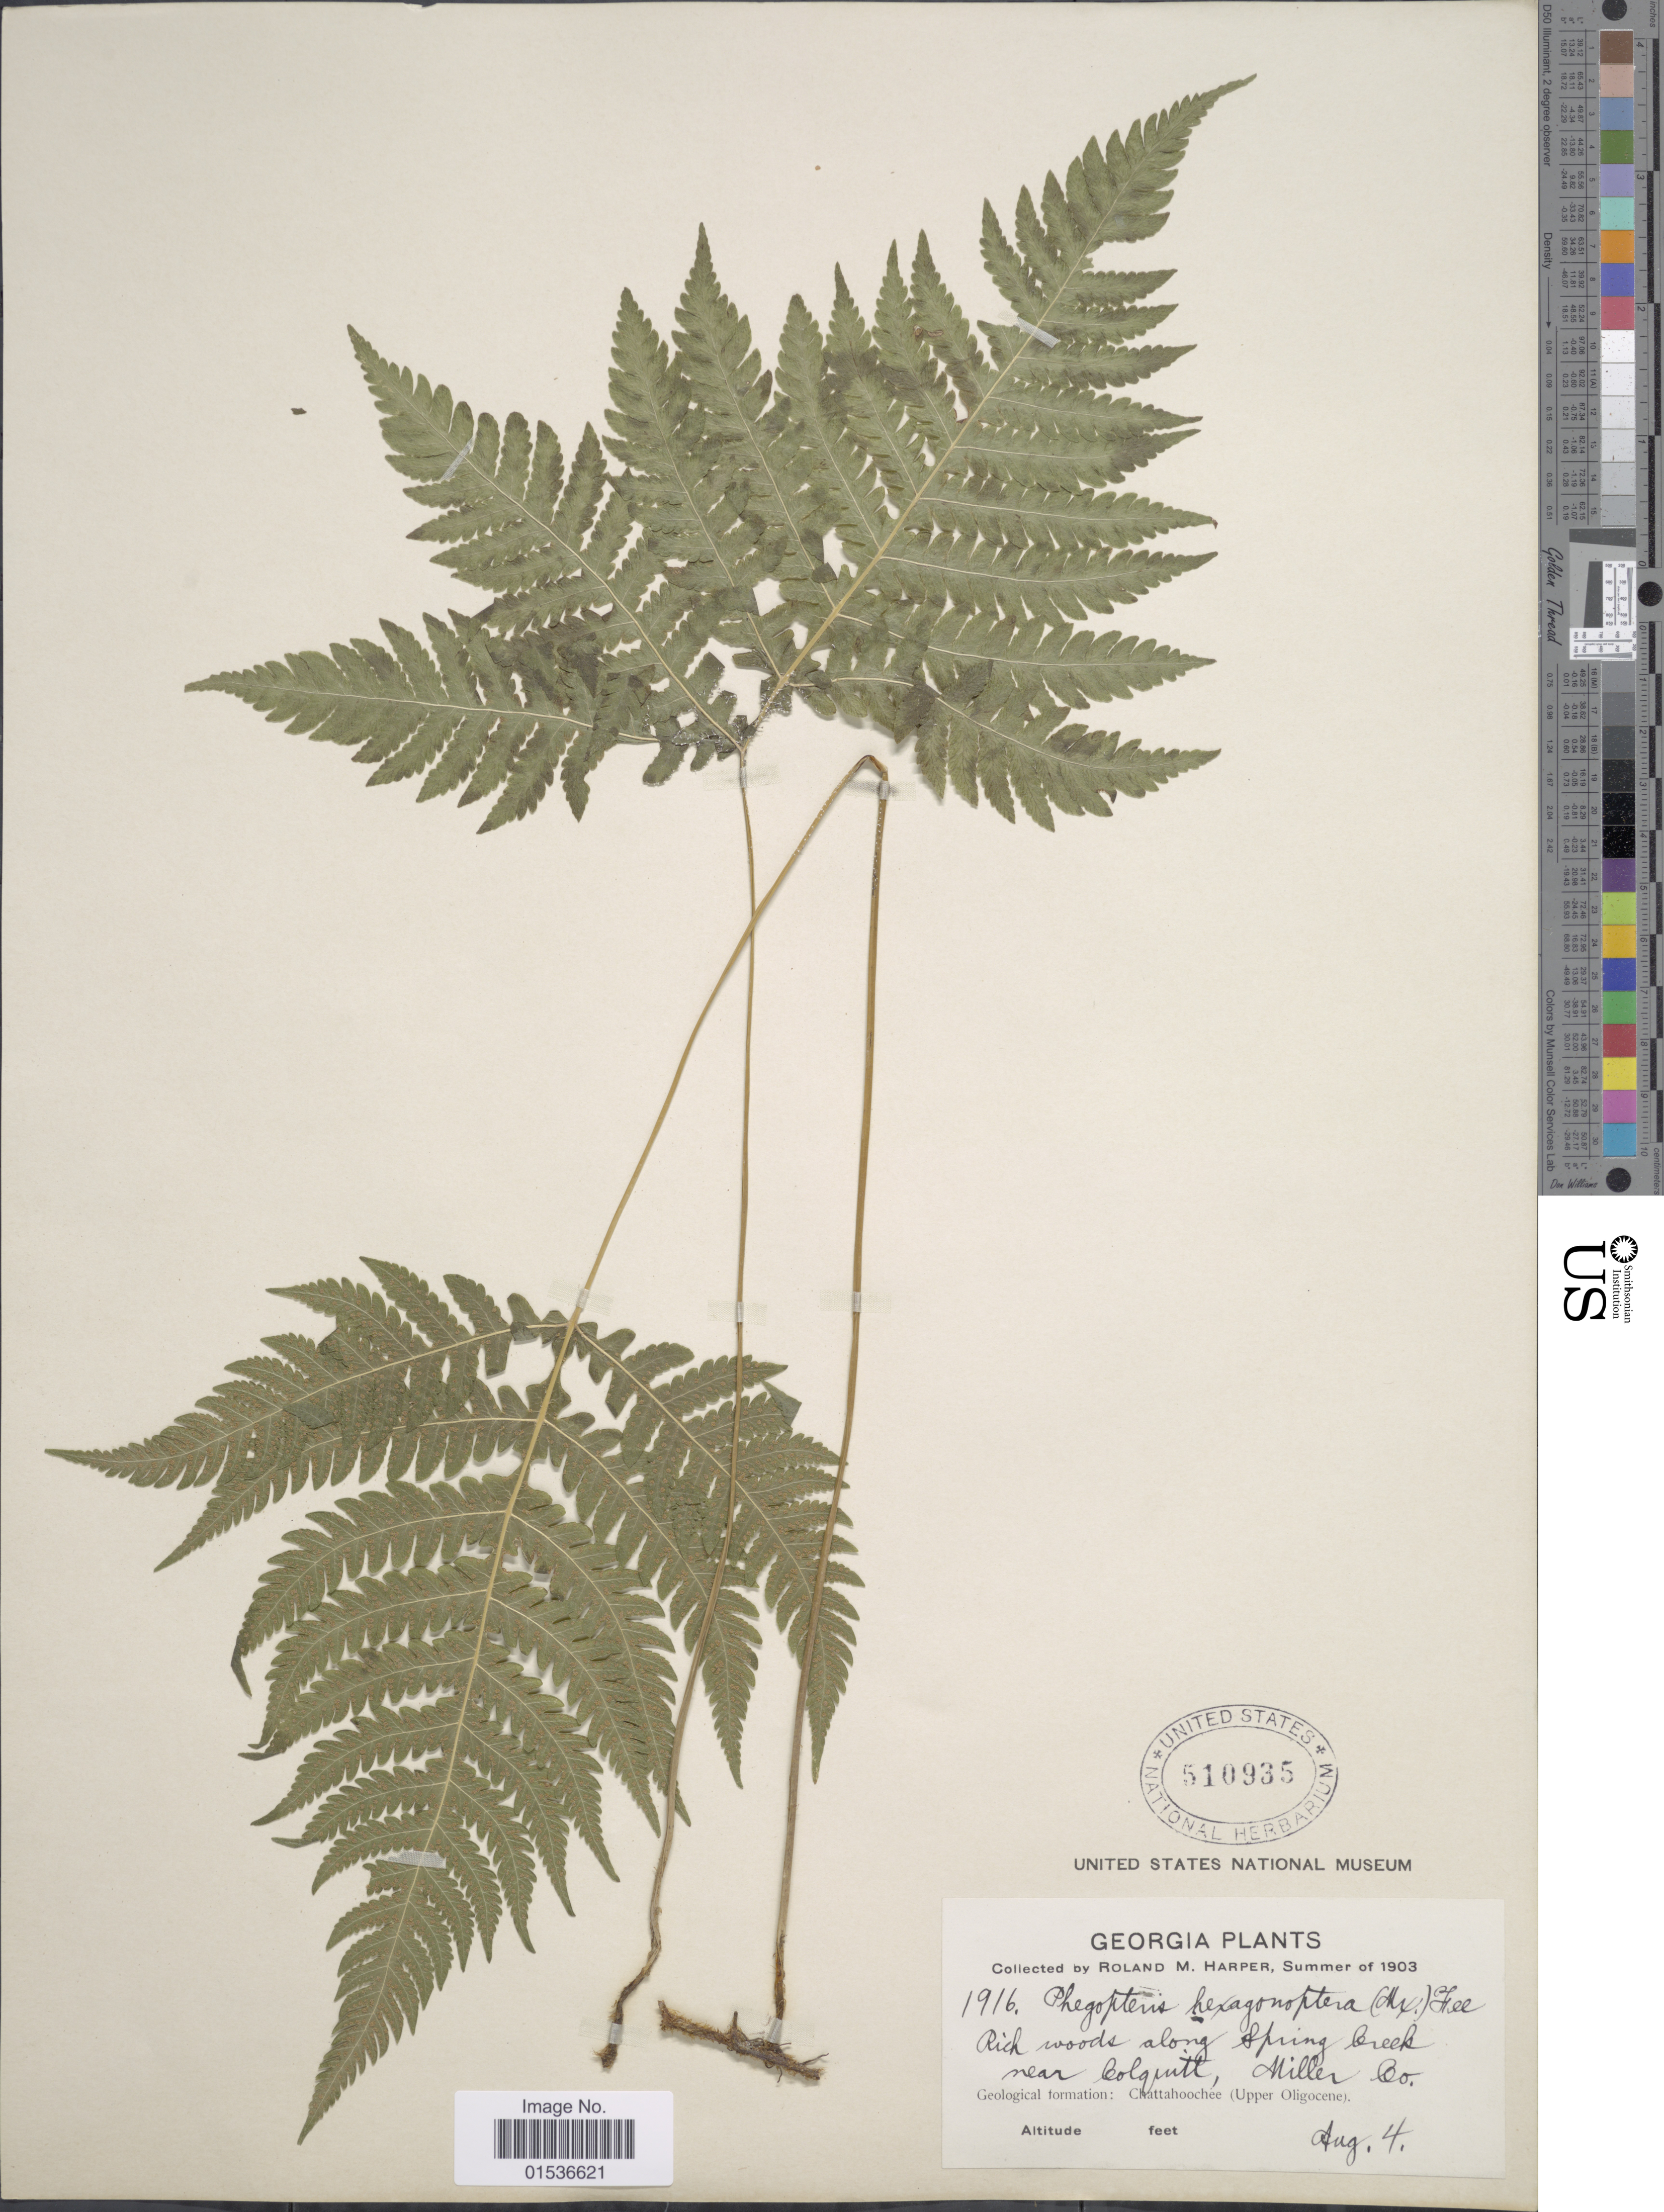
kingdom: Plantae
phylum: Tracheophyta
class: Polypodiopsida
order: Polypodiales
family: Thelypteridaceae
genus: Phegopteris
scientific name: Phegopteris hexagonoptera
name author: (Michx.) Fée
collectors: R. M. Harper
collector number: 1916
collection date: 1903-08-04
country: United States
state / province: Georgia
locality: Georgia, Spring Creek near Colquitt, Miller Co., Chattahoochee (Upper Oligocene).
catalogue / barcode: US 510935